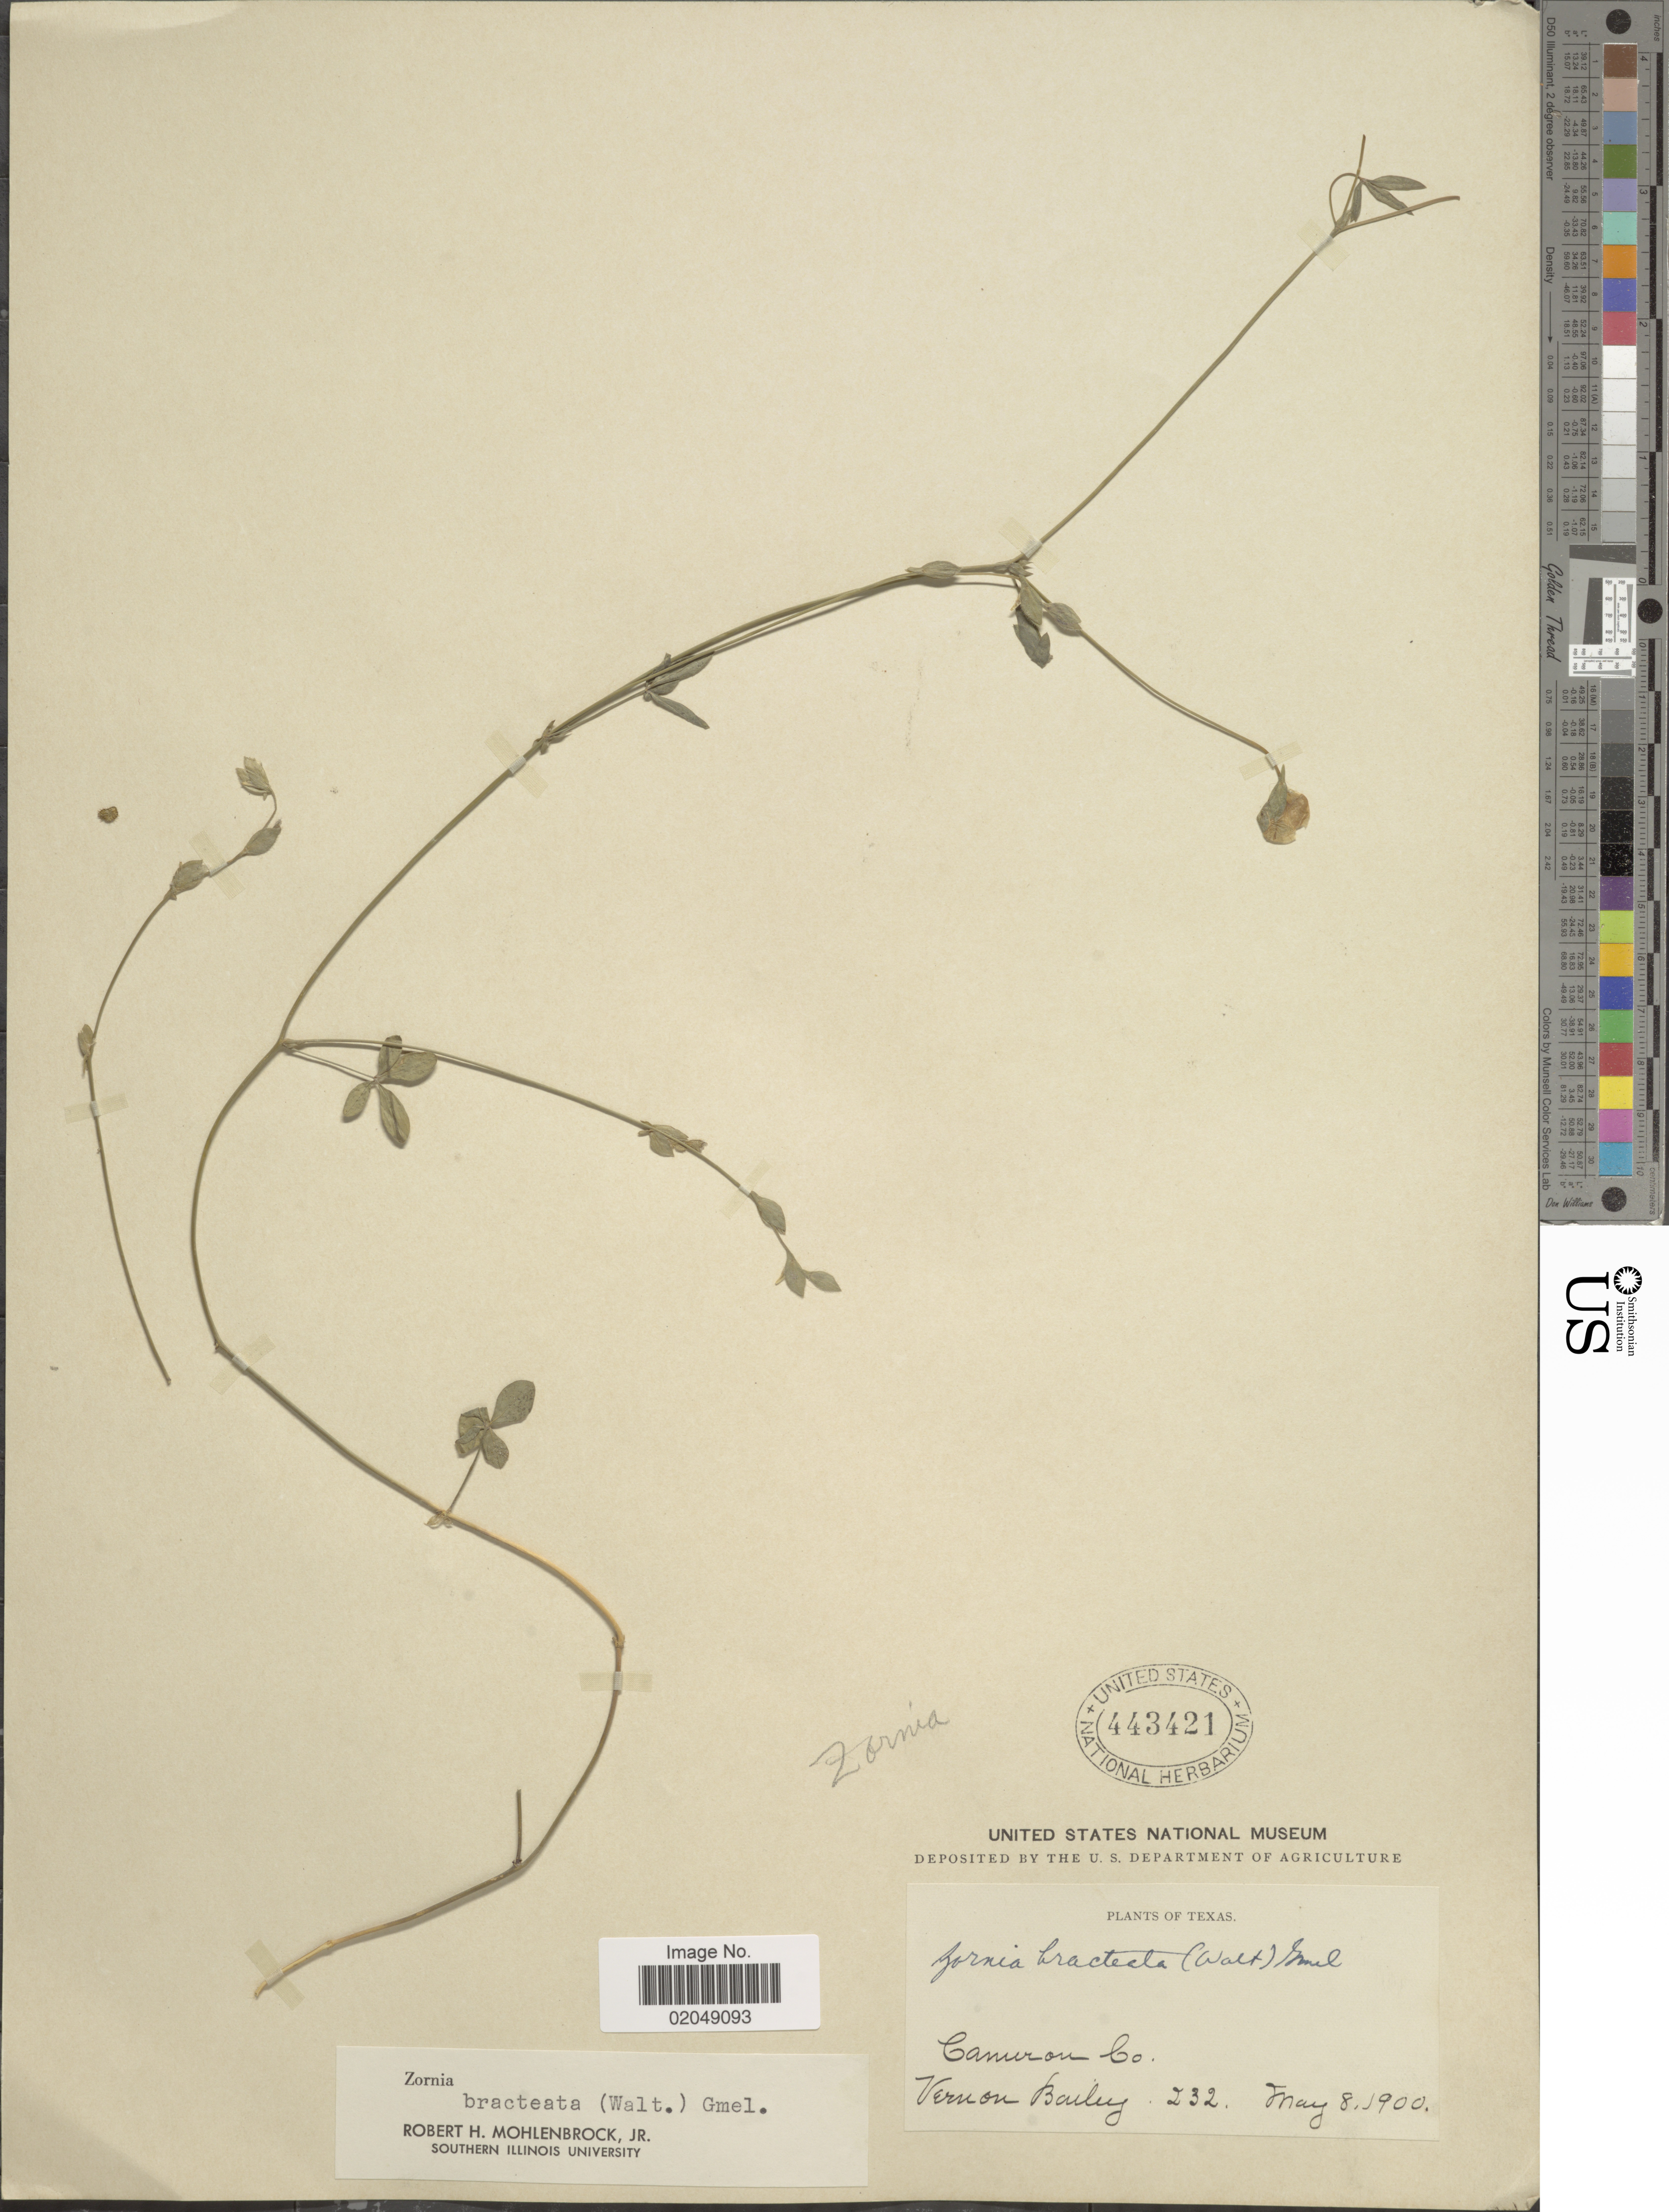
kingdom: Plantae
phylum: Tracheophyta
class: Magnoliopsida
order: Fabales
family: Fabaceae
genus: Zornia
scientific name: Zornia bracteata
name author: J.F. Gmel.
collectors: V. O. Bailey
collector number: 232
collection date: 1900-05-08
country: United States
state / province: Texas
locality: Cameron Co.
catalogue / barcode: US 443421